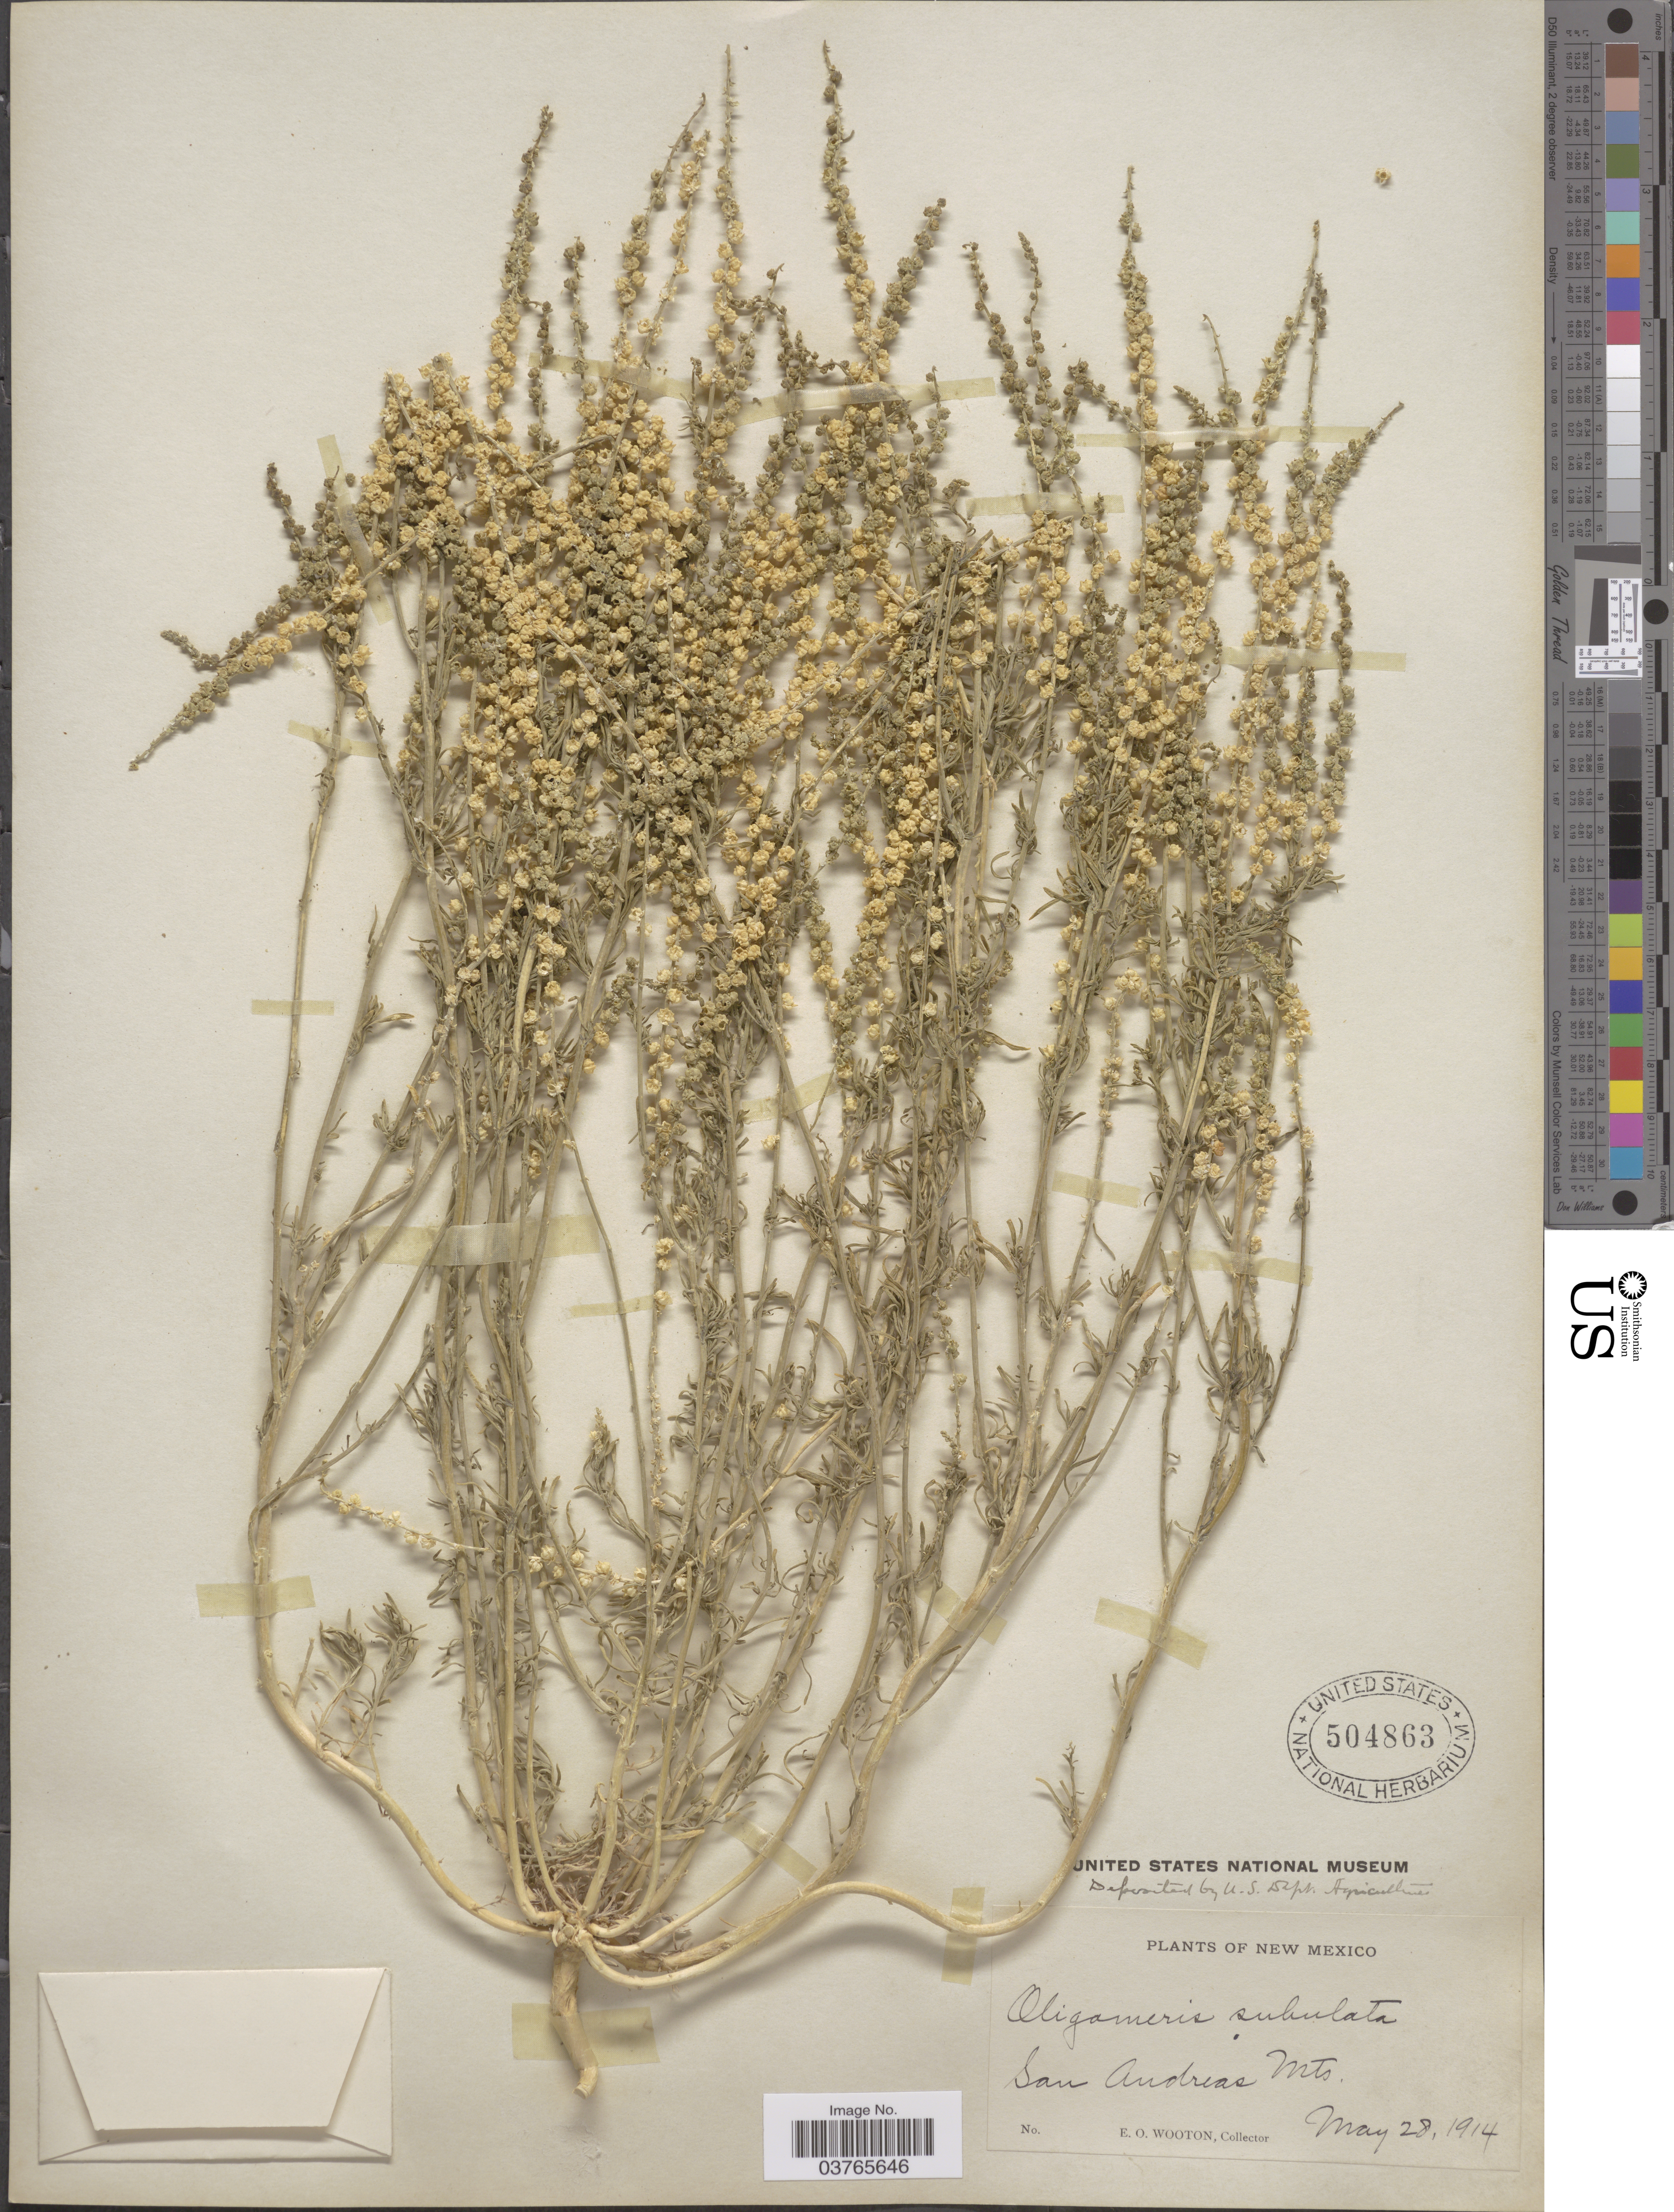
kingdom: Plantae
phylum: Tracheophyta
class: Magnoliopsida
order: Brassicales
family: Resedaceae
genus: Oligomeris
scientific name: Oligomeris subulata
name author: Webb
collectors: E. O. Wooton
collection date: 1914-05-28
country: United States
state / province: New Mexico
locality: San Andreas Mts.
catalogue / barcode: US 504863